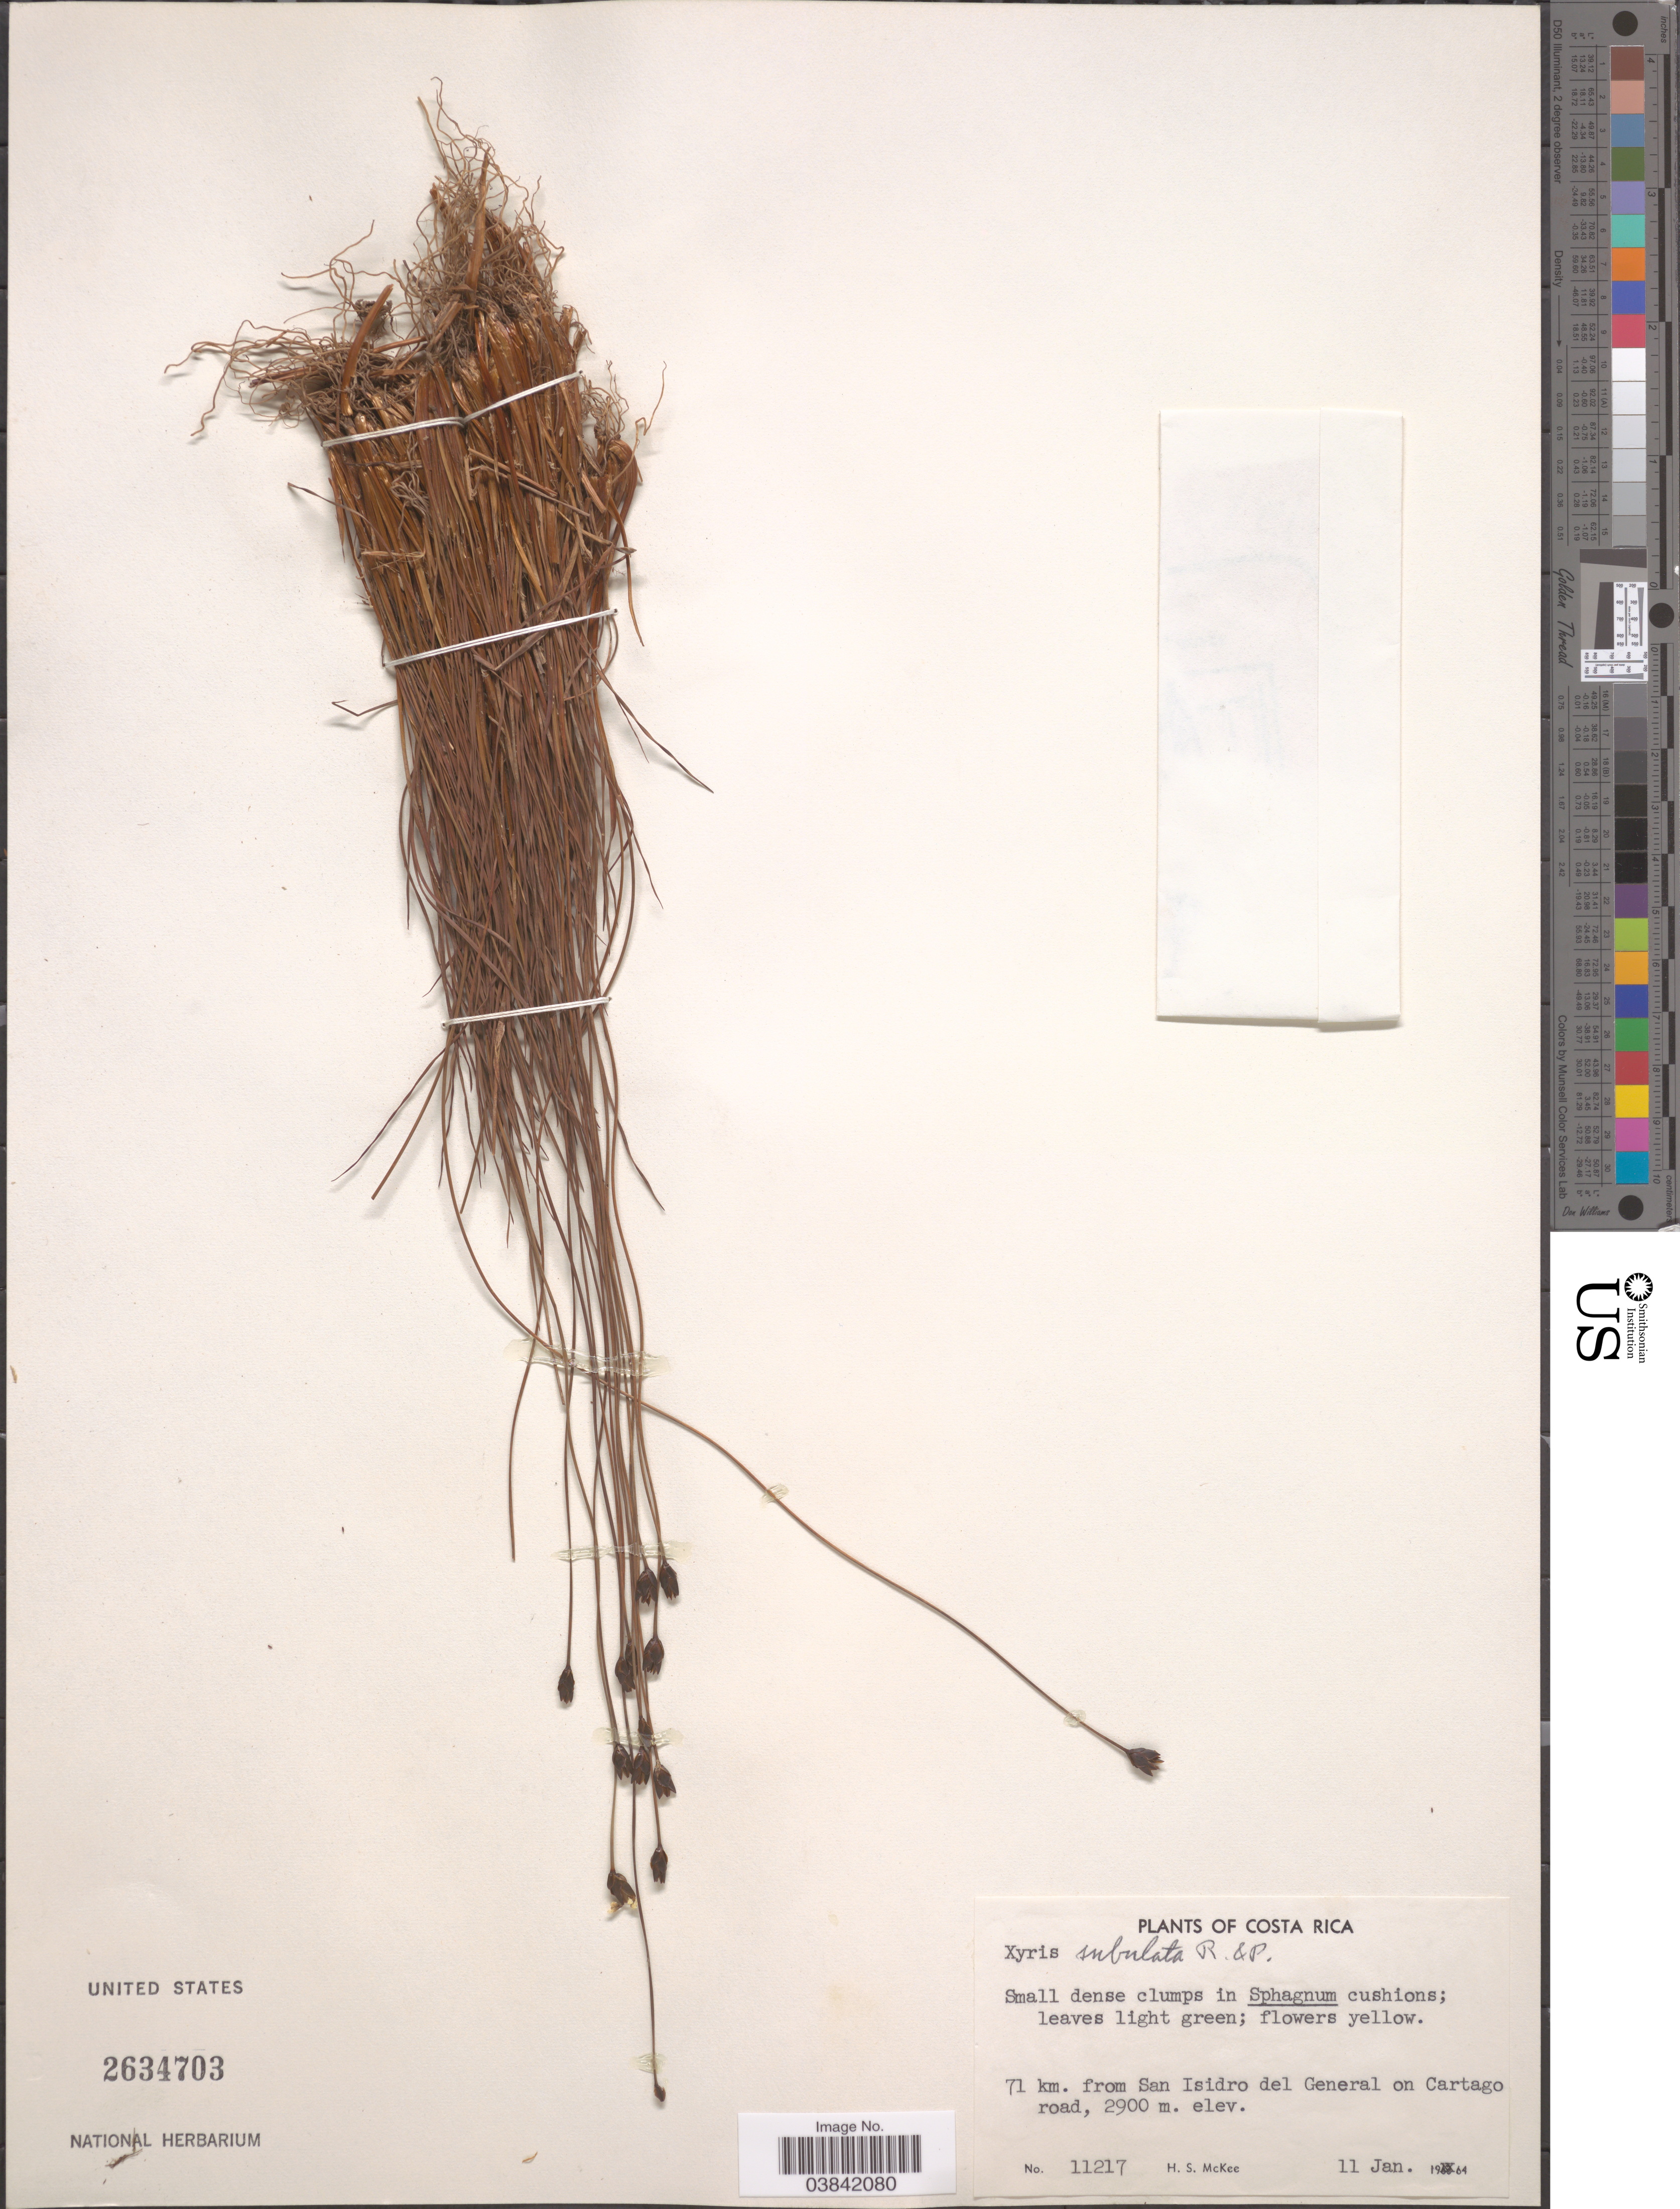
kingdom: Plantae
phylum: Tracheophyta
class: Liliopsida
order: Poales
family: Xyridaceae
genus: Xyris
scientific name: Xyris subulata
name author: Ruiz & Pav.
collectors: H. S. McKee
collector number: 11217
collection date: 1964-01-11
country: Costa Rica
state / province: Cartago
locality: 71 km. from San Isidro del General on Cartago road.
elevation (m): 2900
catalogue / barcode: US 2634703